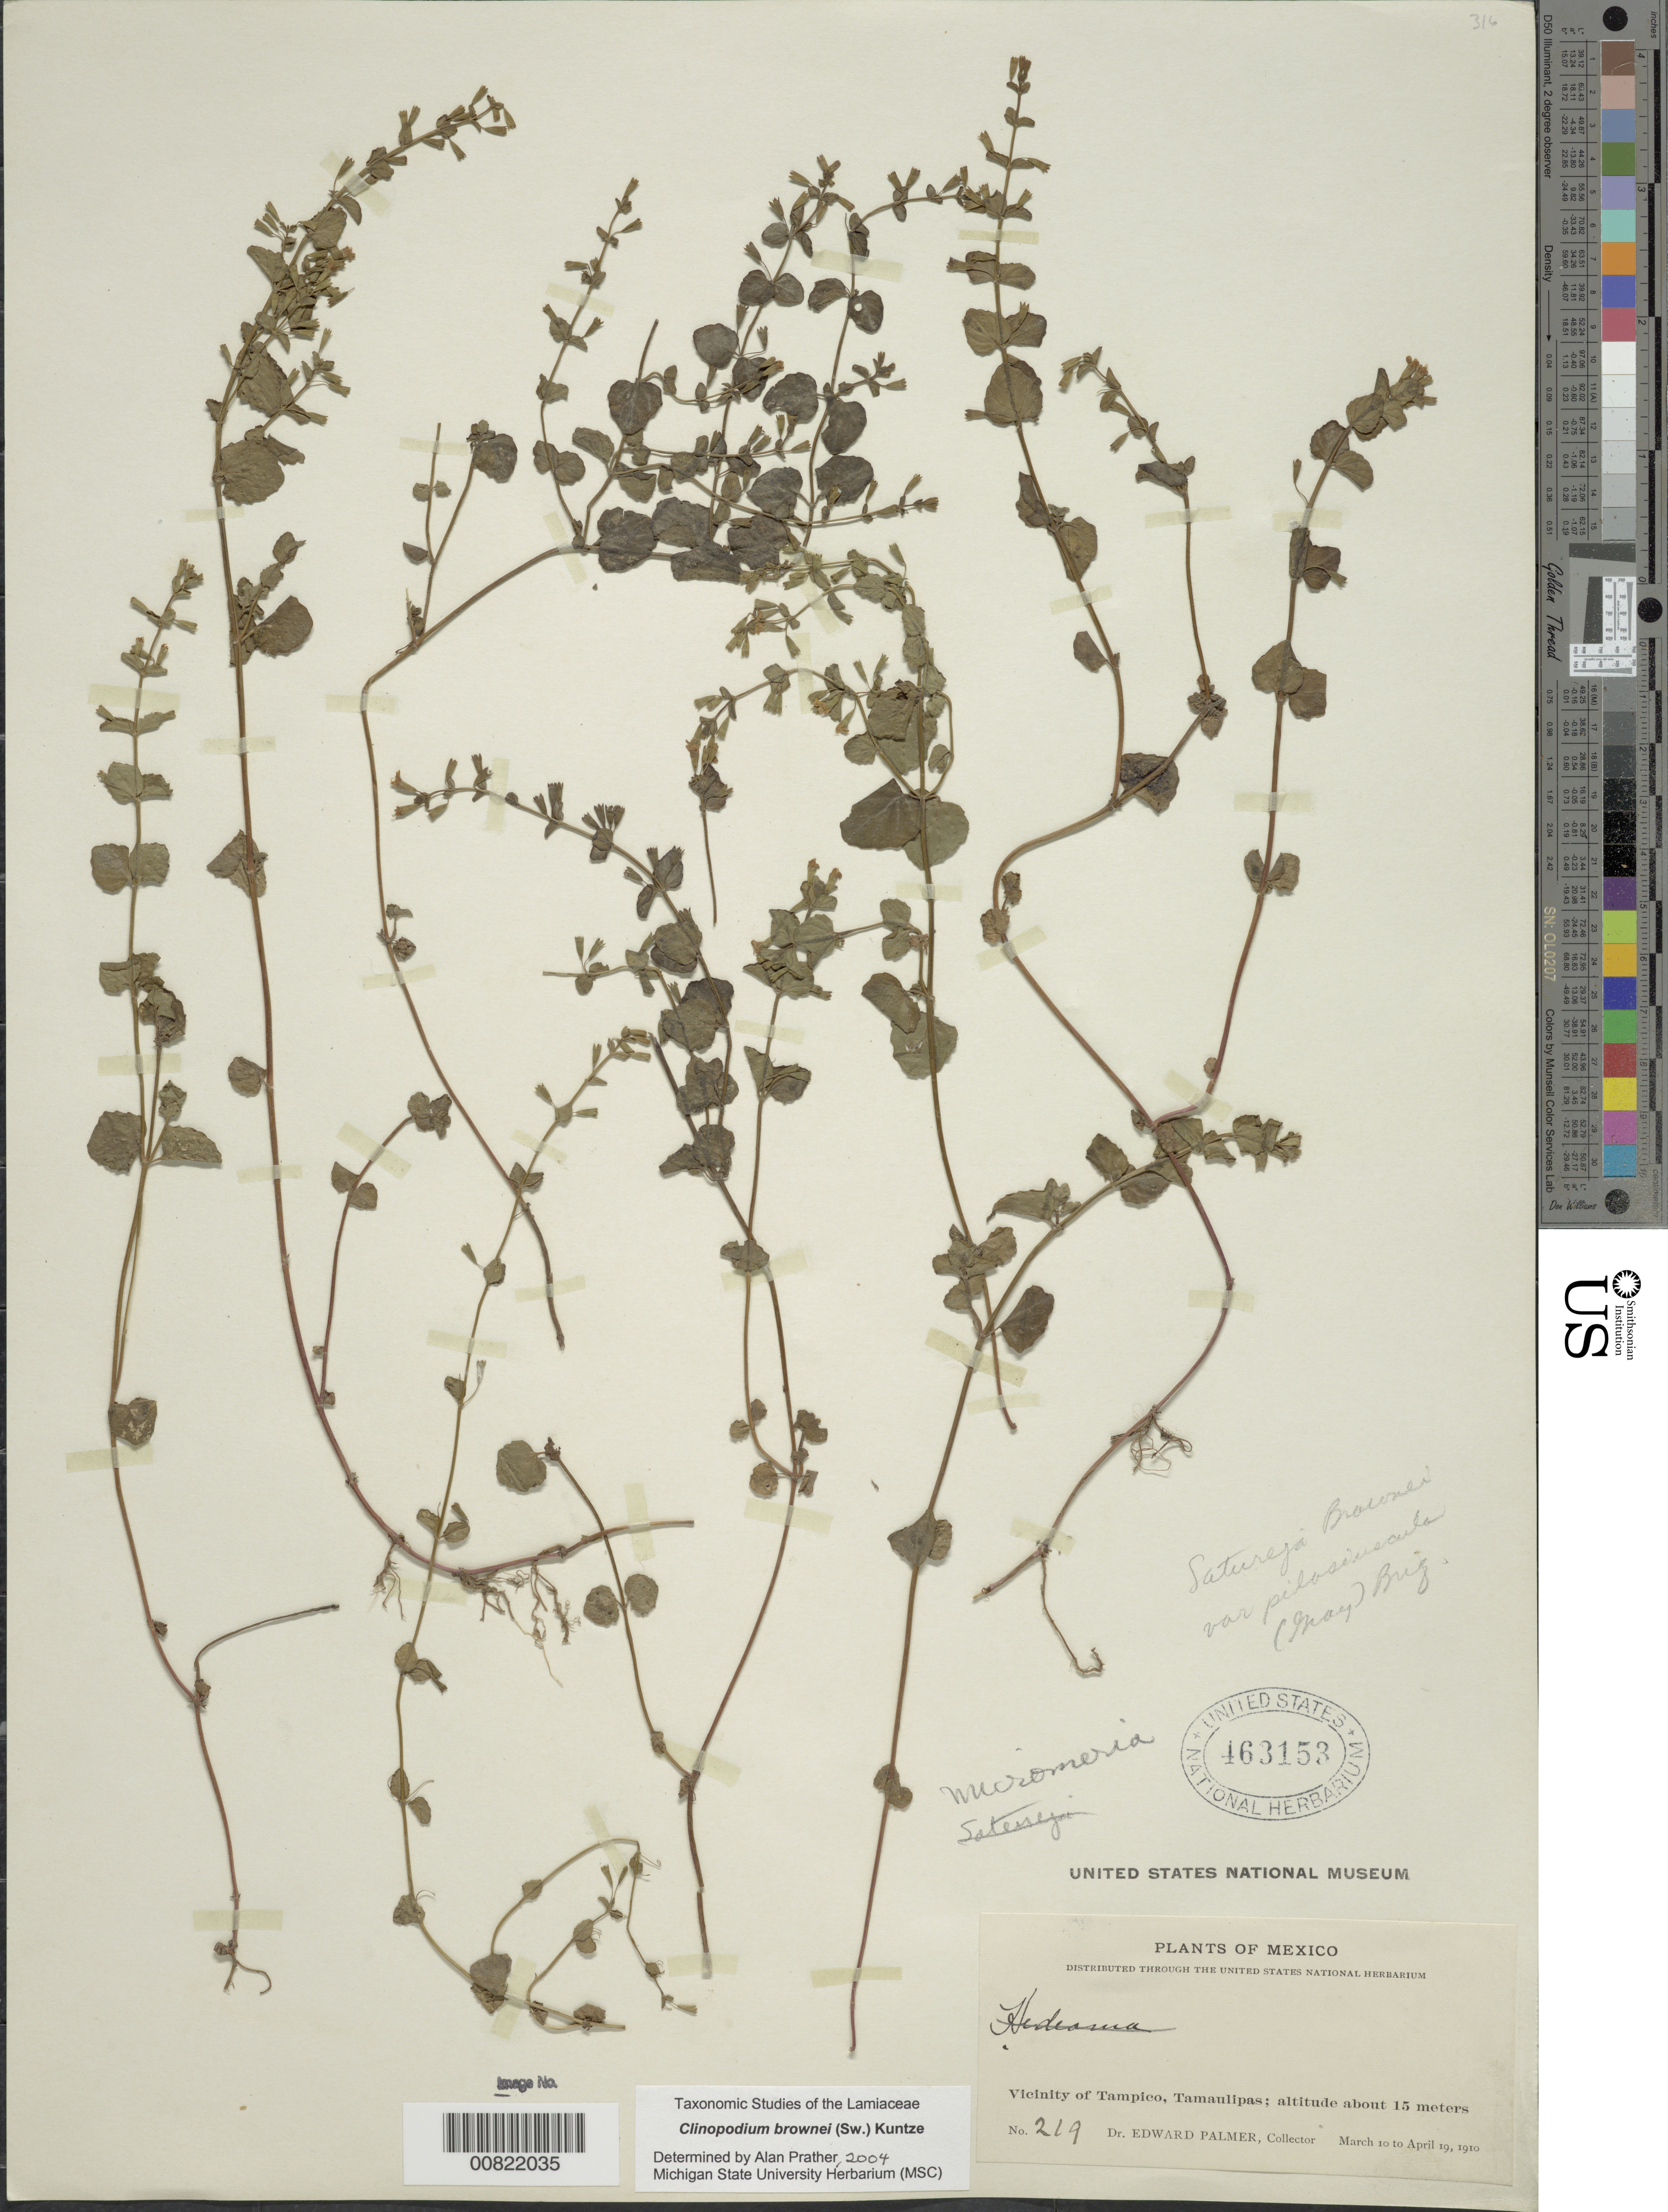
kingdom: Plantae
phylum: Tracheophyta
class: Magnoliopsida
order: Lamiales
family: Lamiaceae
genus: Clinopodium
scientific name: Clinopodium brownei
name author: (Sw.) Kuntze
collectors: E. Palmer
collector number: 219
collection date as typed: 10 Mar 1910 to 19 Apr 1910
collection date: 1910-03-10/1910-04-19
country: Mexico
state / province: Tamaulipas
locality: Vicinity of Tampico, Tamaulipas.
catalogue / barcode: US 463153